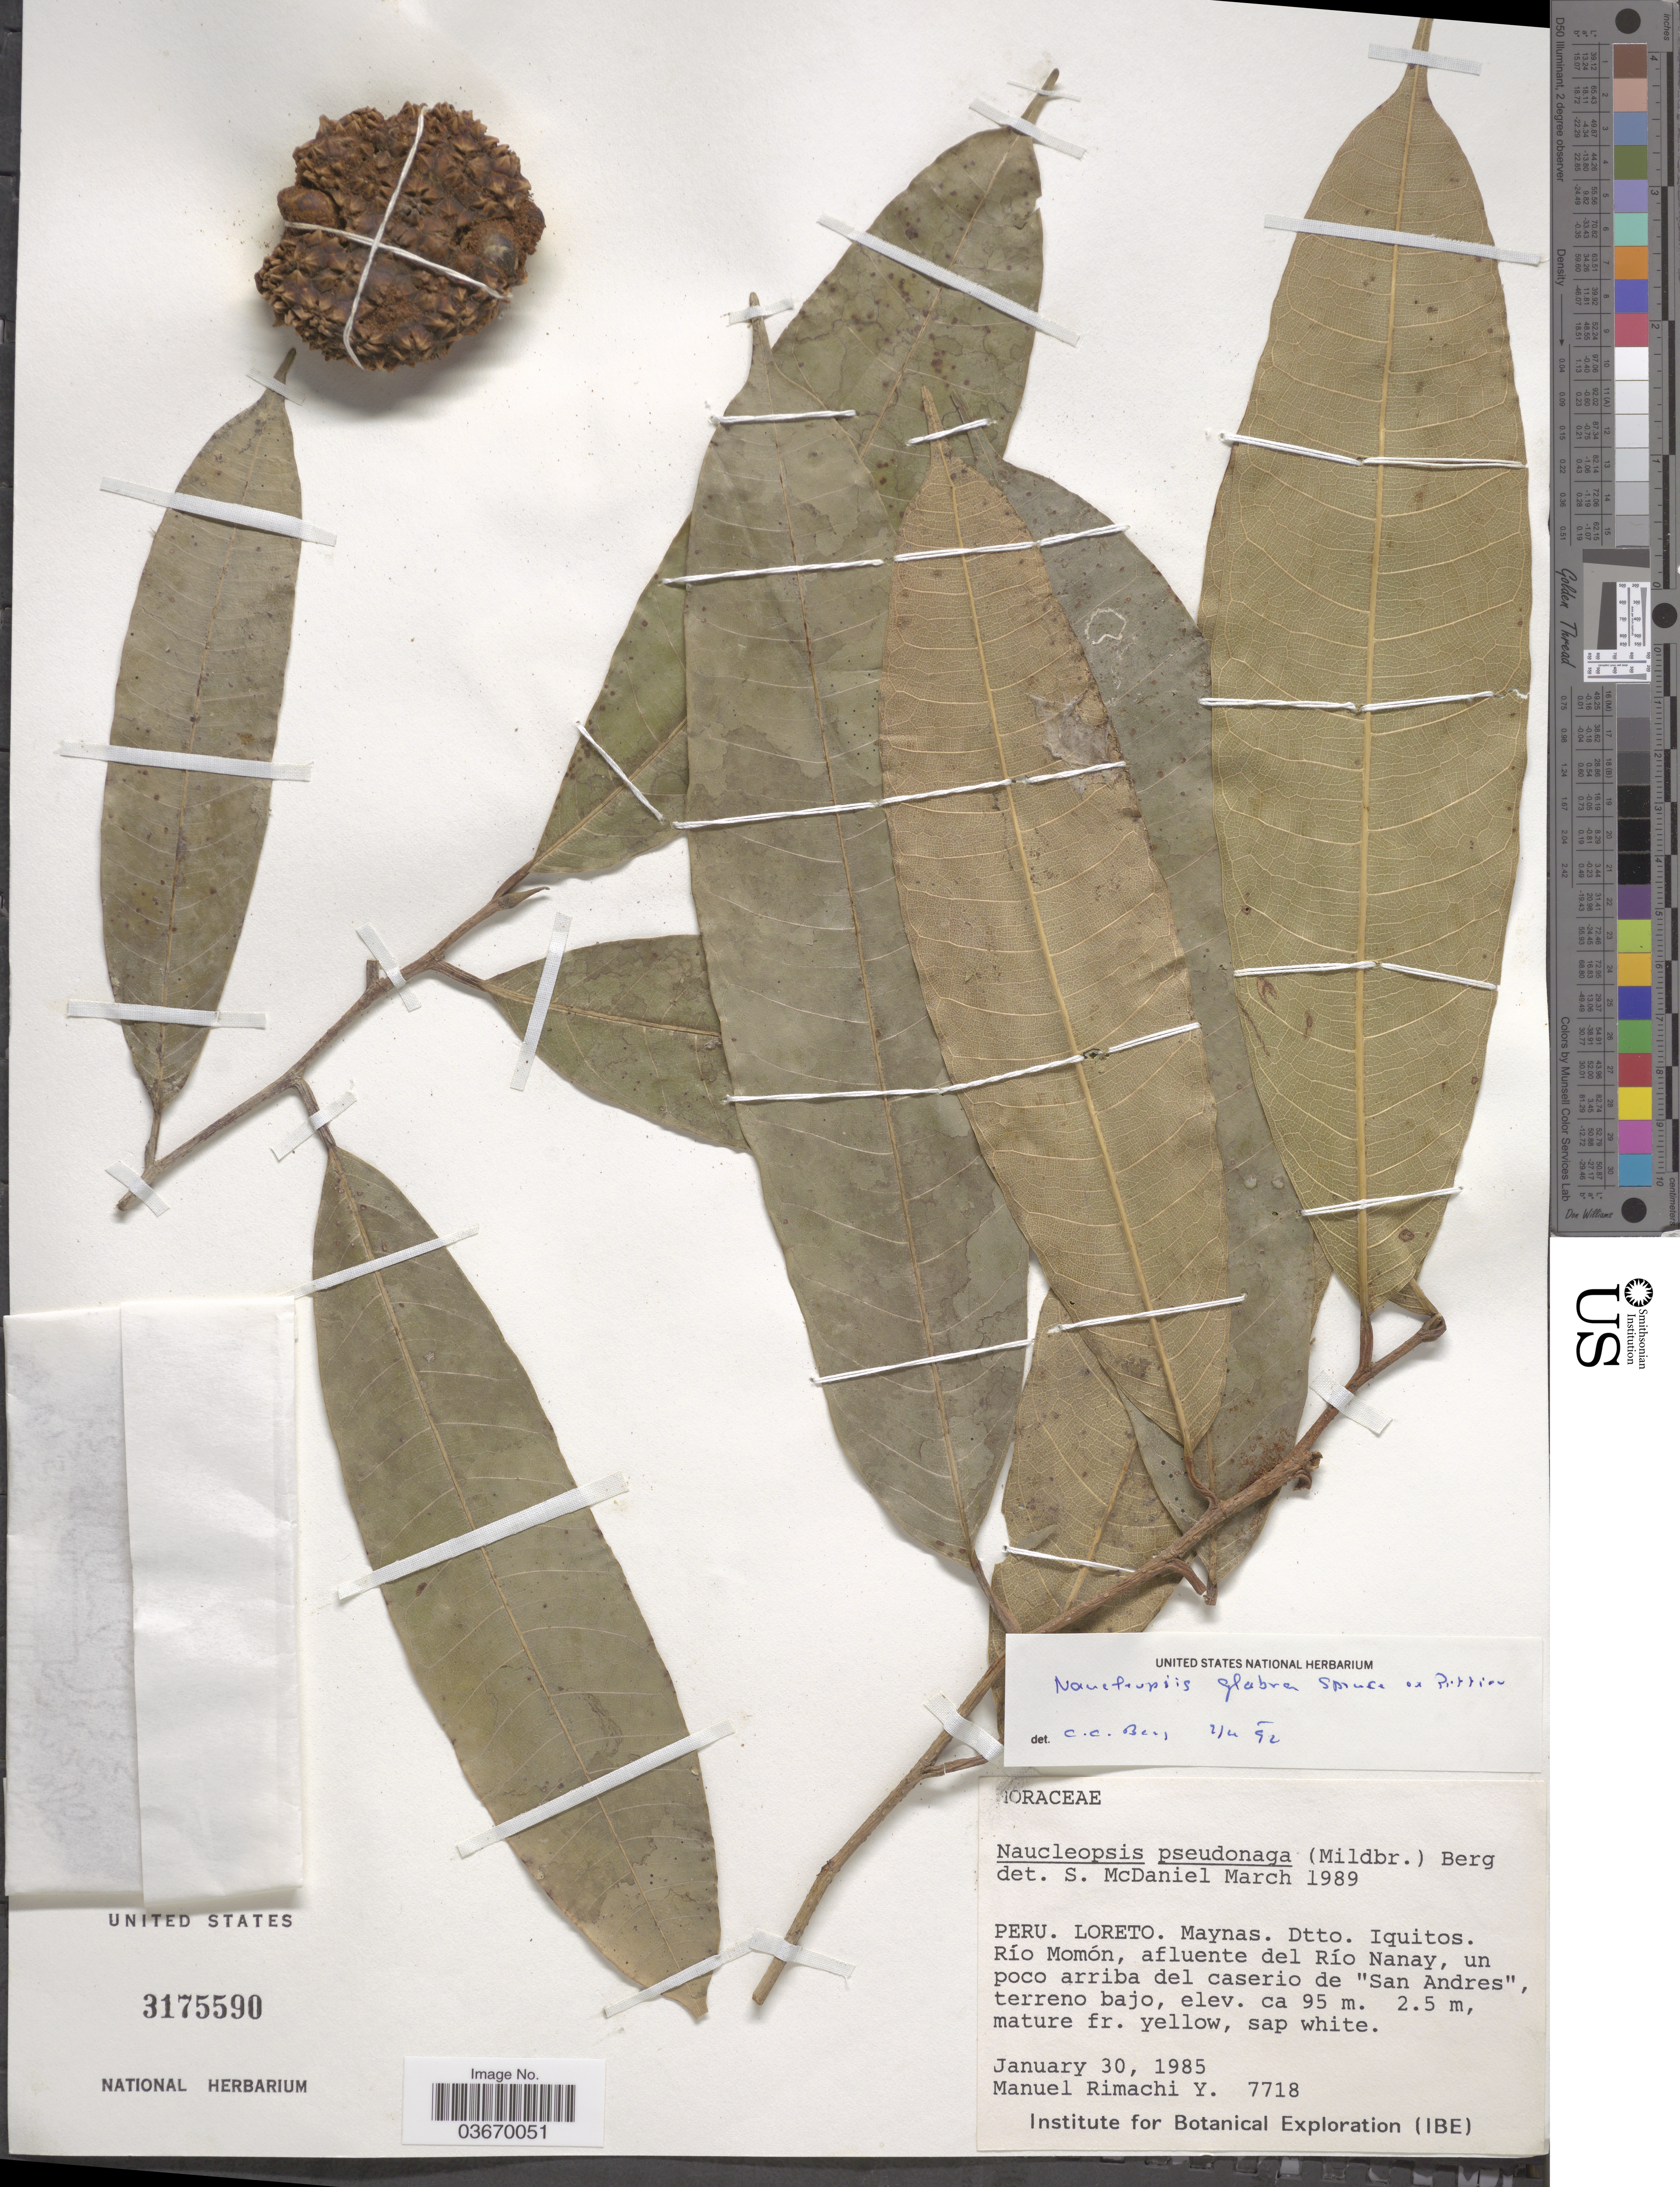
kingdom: Plantae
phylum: Tracheophyta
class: Magnoliopsida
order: Rosales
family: Moraceae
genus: Naucleopsis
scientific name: Naucleopsis glabra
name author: Spruce ex Pittier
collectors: M. Rimachi Y.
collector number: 7718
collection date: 1985-01-30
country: Peru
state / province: Loreto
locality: Maynas. Dtto. Iquitos. Río Momón, afluente del Río Nanay, un poco arriba del caserio de 'San Andres'.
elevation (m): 95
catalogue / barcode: US 3175590